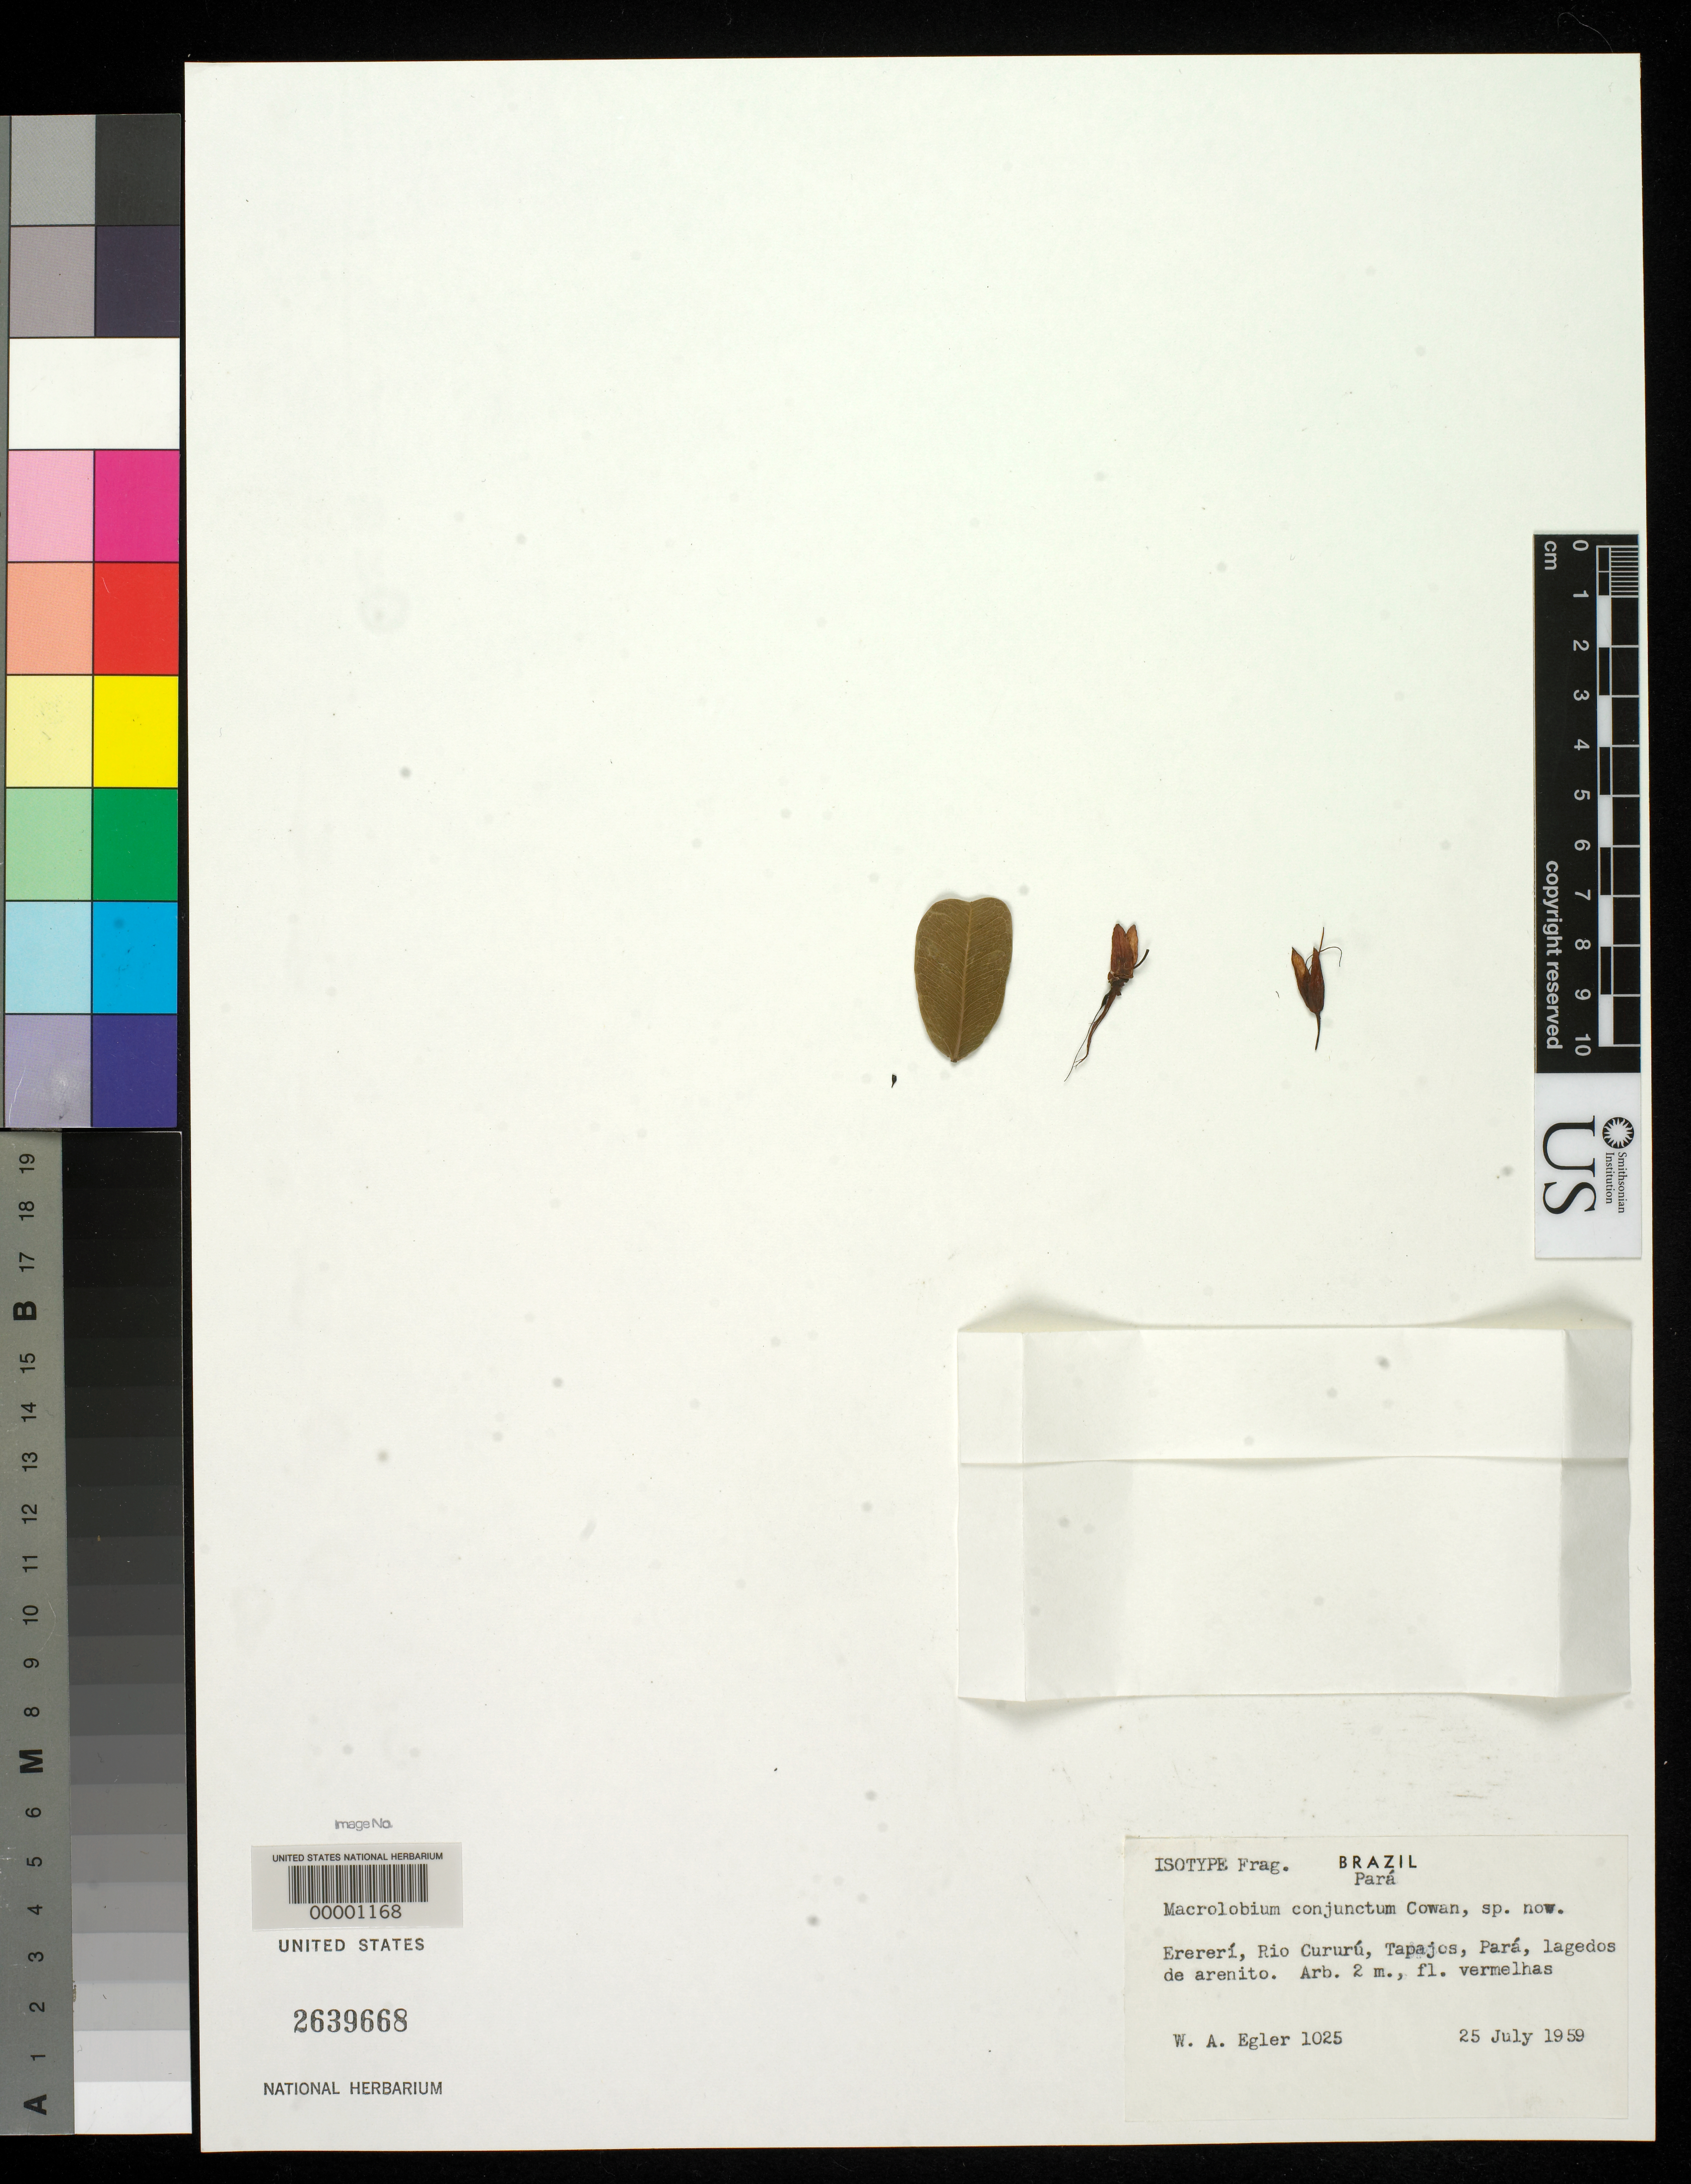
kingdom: Plantae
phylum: Tracheophyta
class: Magnoliopsida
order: Fabales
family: Fabaceae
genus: Macrolobium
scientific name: Macrolobium conjunctum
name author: R.S. Cowan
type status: Type Fragment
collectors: W. A. Egler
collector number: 1025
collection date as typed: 25 Jul 1959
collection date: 1959-07-25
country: Brazil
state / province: Pará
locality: Erereri, Rio Cururu.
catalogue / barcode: US 2639668